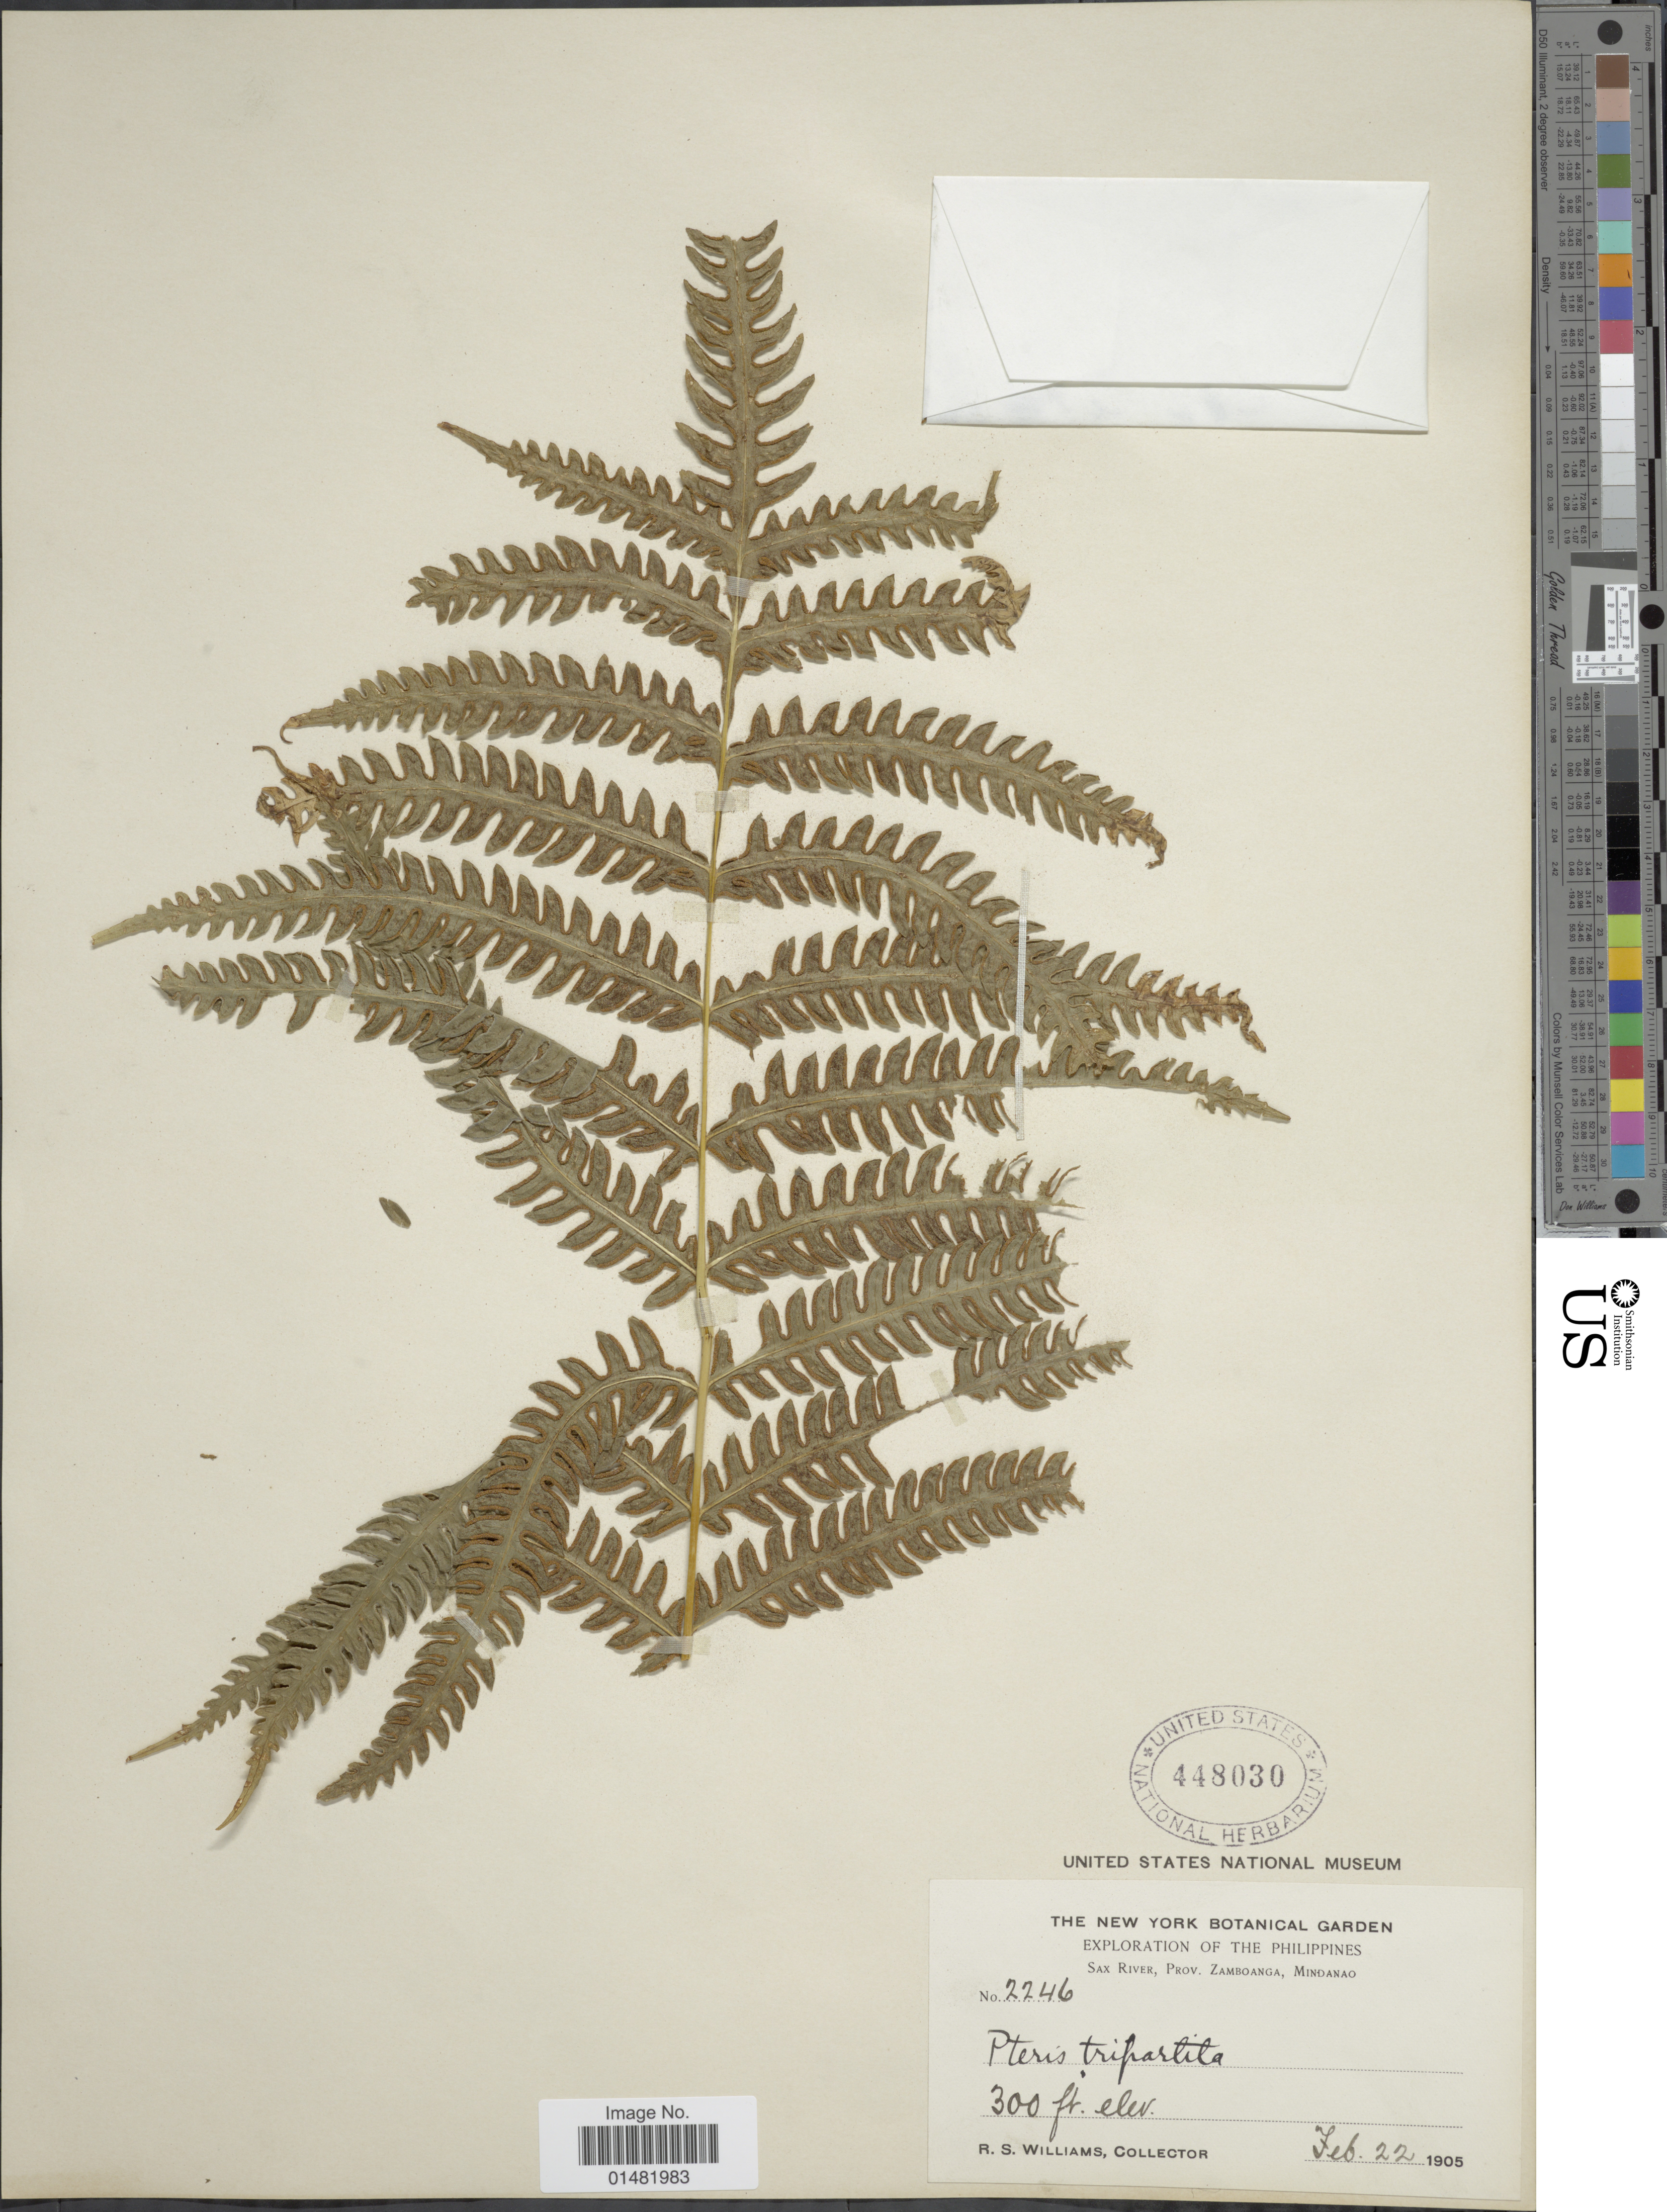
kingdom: Plantae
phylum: Tracheophyta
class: Polypodiopsida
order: Polypodiales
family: Pteridaceae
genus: Pteris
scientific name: Pteris tripartita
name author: Sw.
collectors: R. S. Williams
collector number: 2246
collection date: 1905-02-22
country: Philippines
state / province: Zamboanga Peninsula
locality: Sax River, Mindanao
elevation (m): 91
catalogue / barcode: US 448030